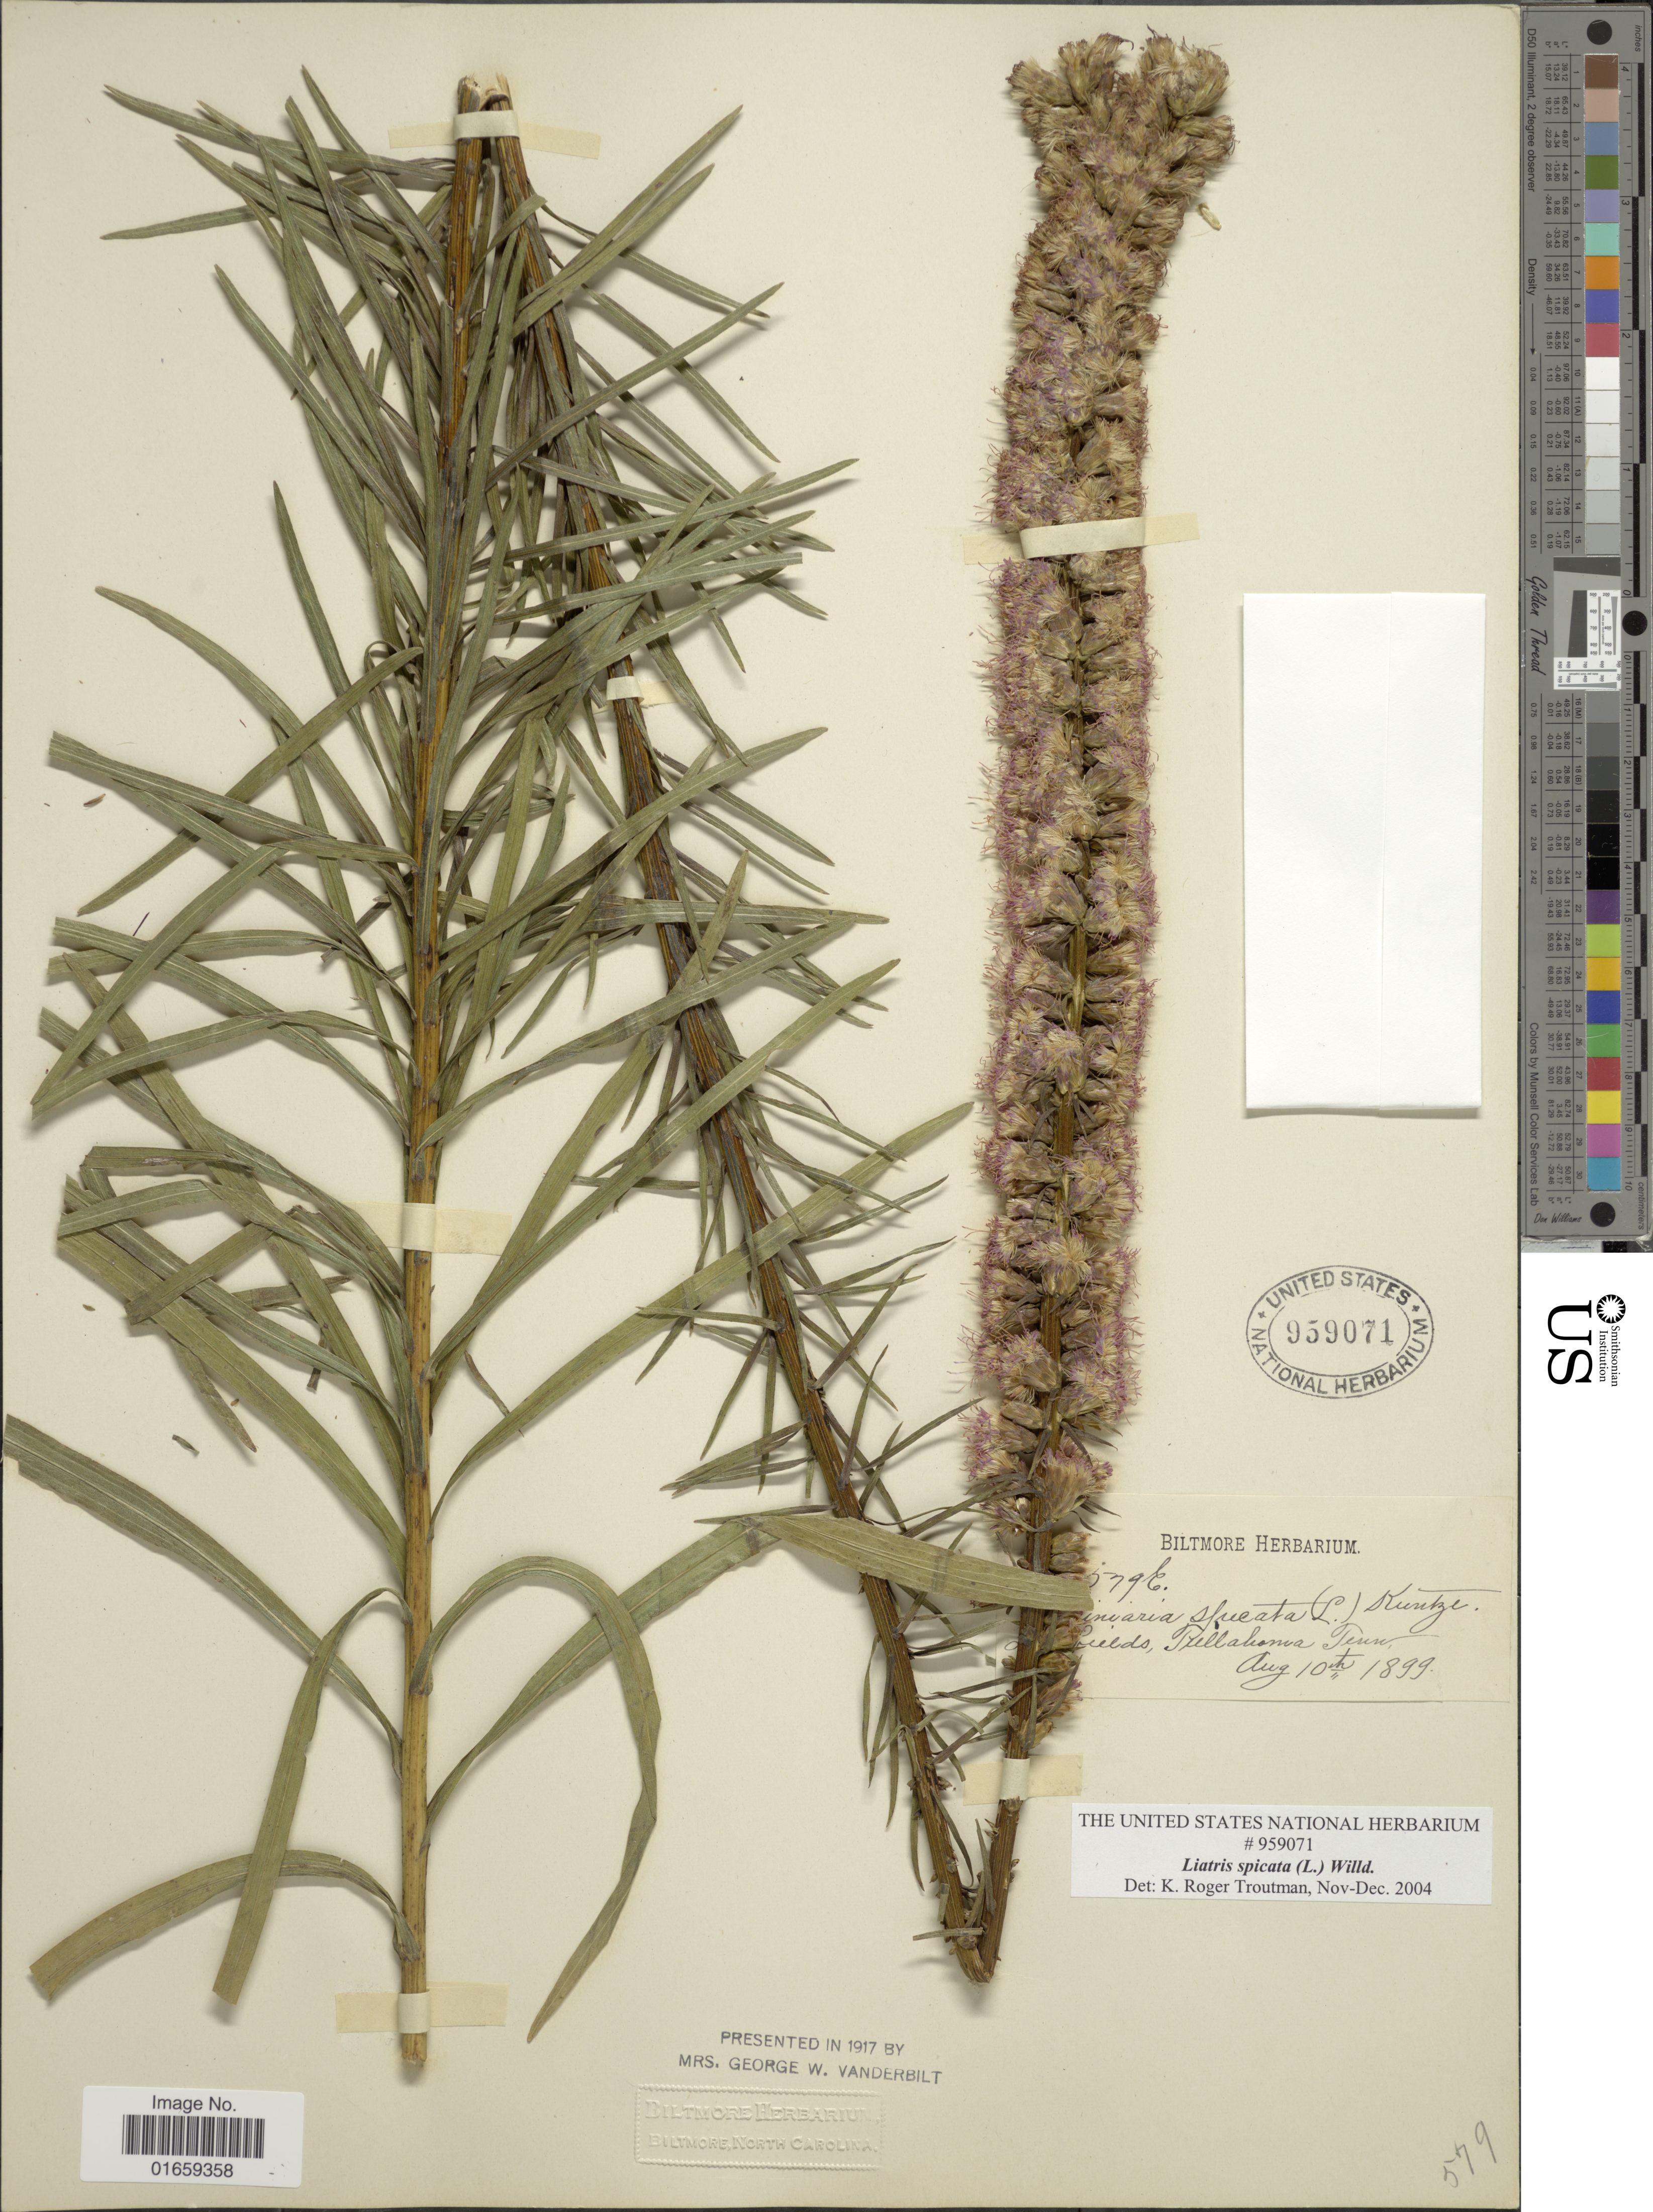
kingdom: Plantae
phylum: Tracheophyta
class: Magnoliopsida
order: Asterales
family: Asteraceae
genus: Liatris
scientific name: Liatris spicata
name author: (L.) Willd.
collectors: ex herb. Biltmore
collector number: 579E*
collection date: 1899-08-10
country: United States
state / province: Tennessee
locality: Tullahoma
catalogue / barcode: US 959071